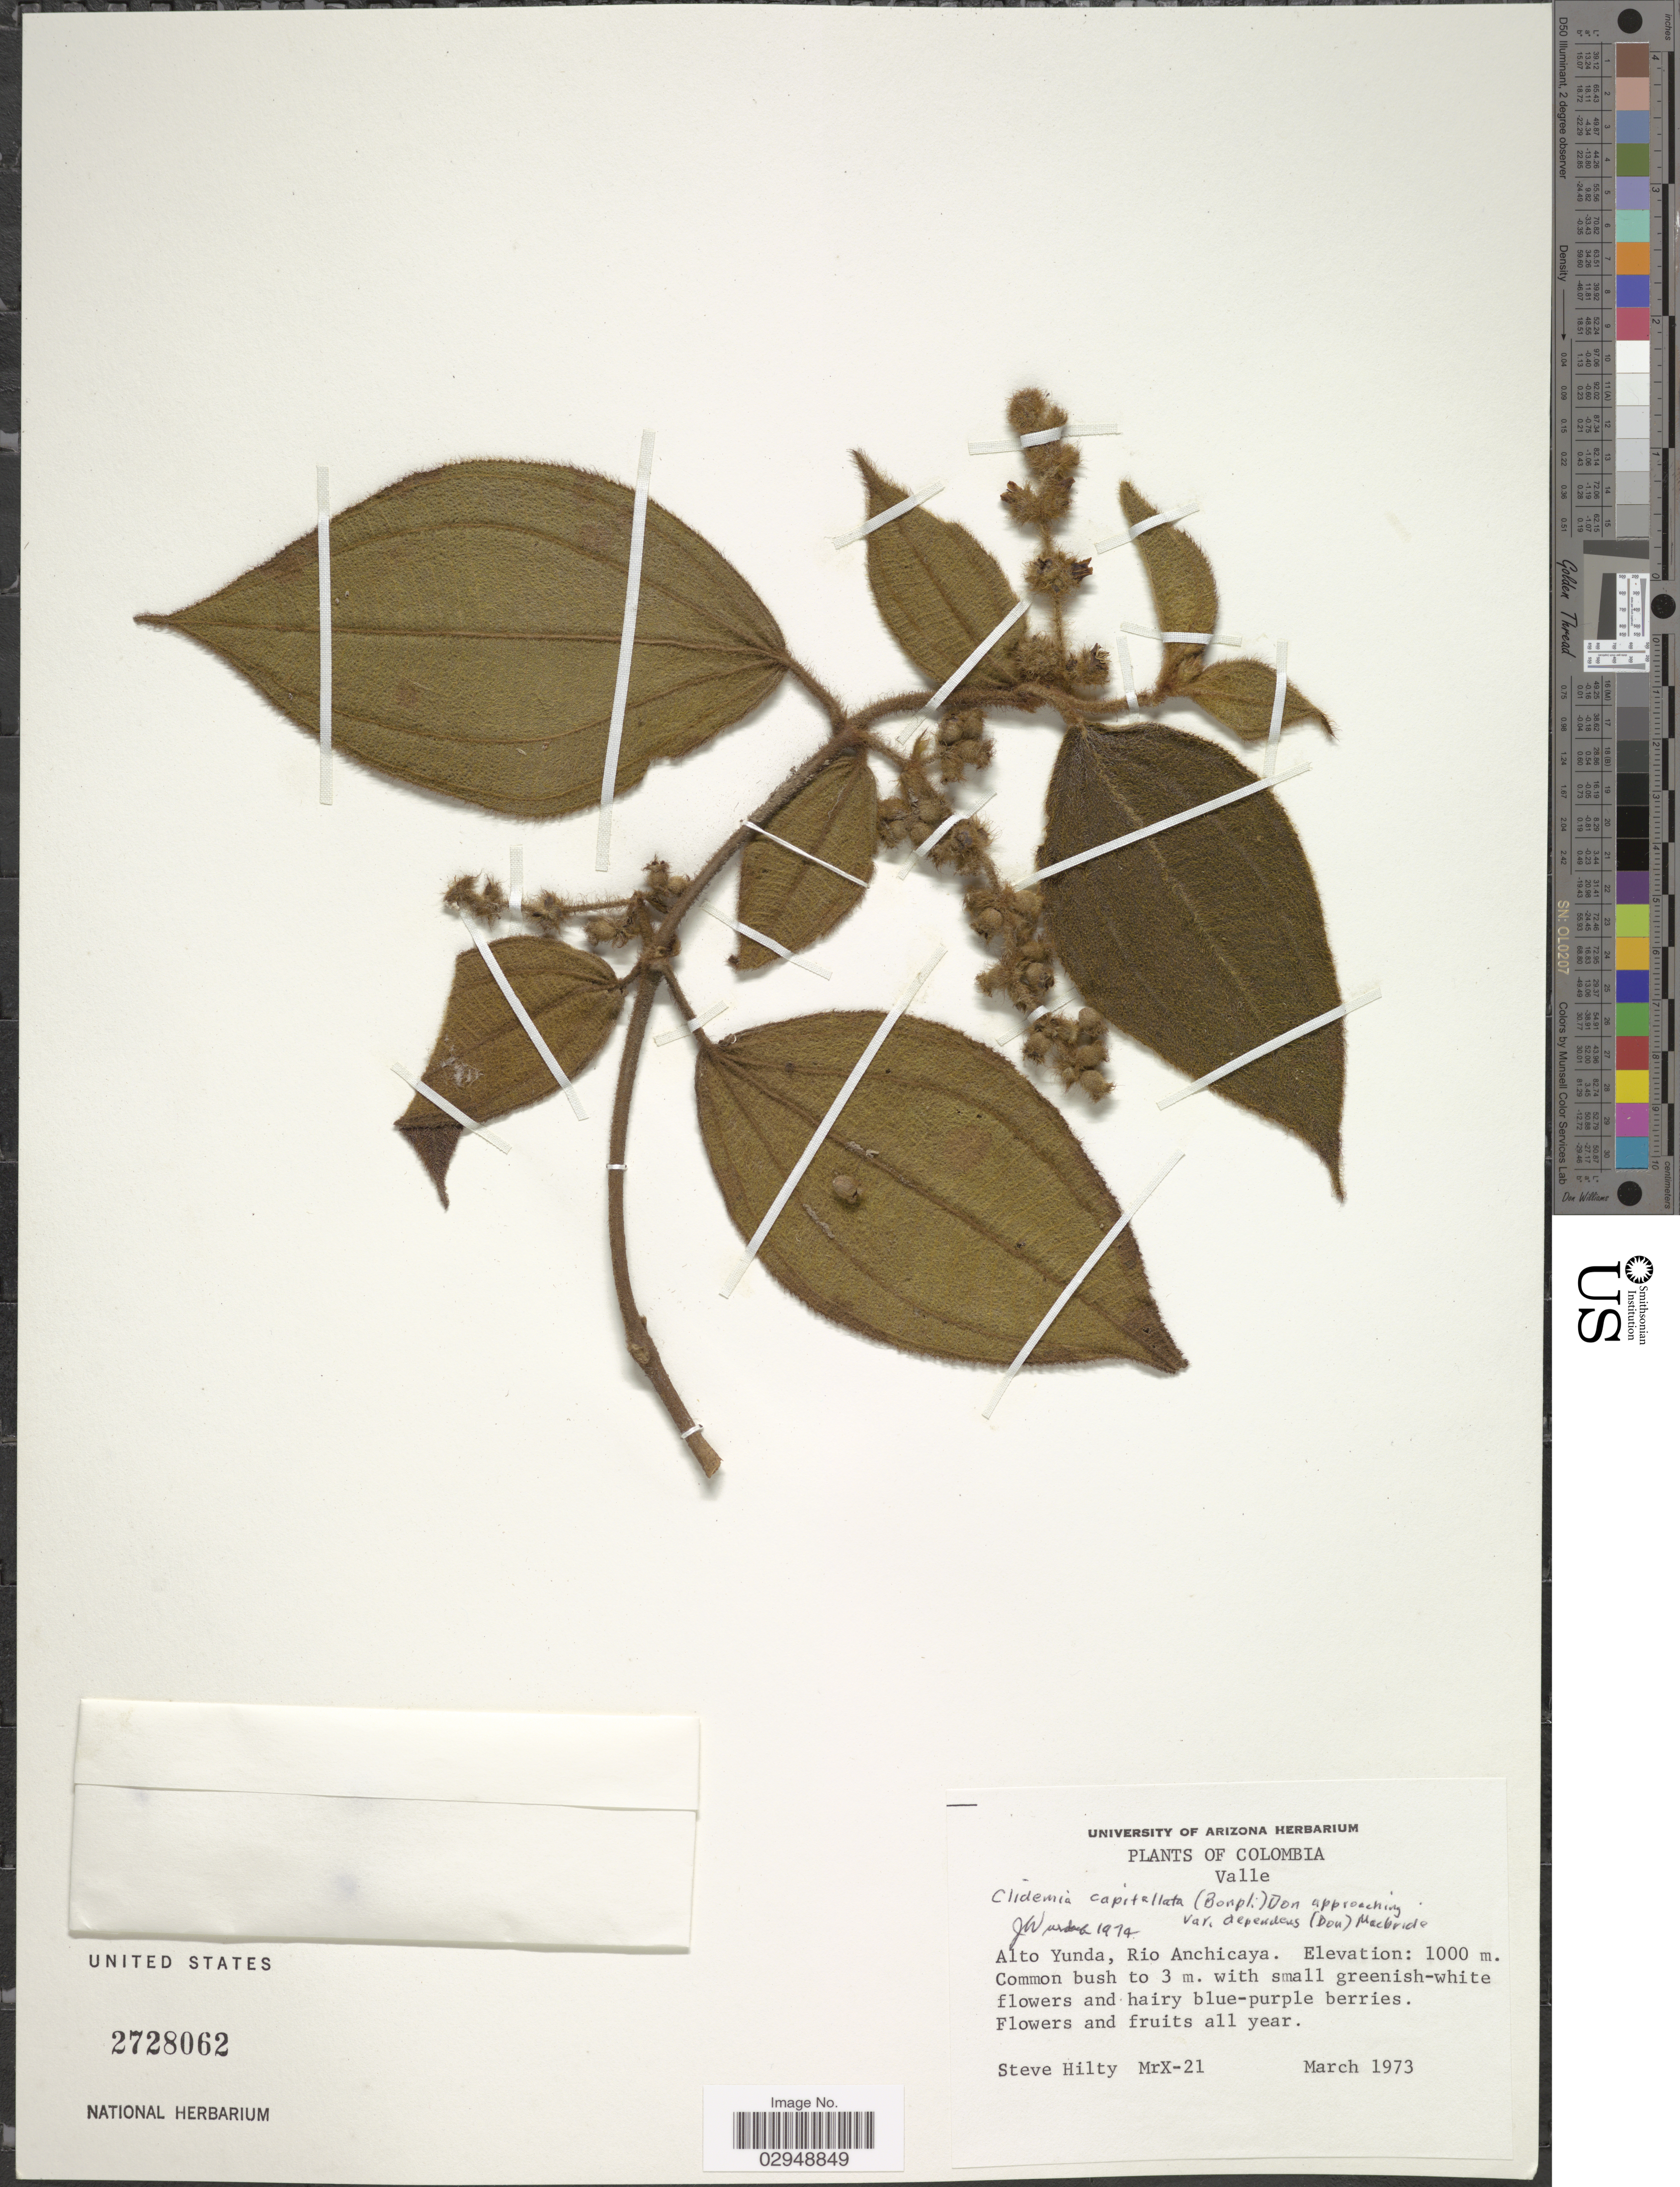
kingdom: Plantae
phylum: Tracheophyta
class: Magnoliopsida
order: Myrtales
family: Melastomataceae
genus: Clidemia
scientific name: Clidemia capitellata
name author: (Bonpl.) D. Don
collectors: S. Hilty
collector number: MrX-21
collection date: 1973-03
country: Colombia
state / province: Valle del Cauca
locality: Valle. Alto Yunda, Rio Anchicaya.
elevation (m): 1000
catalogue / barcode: US 2728062